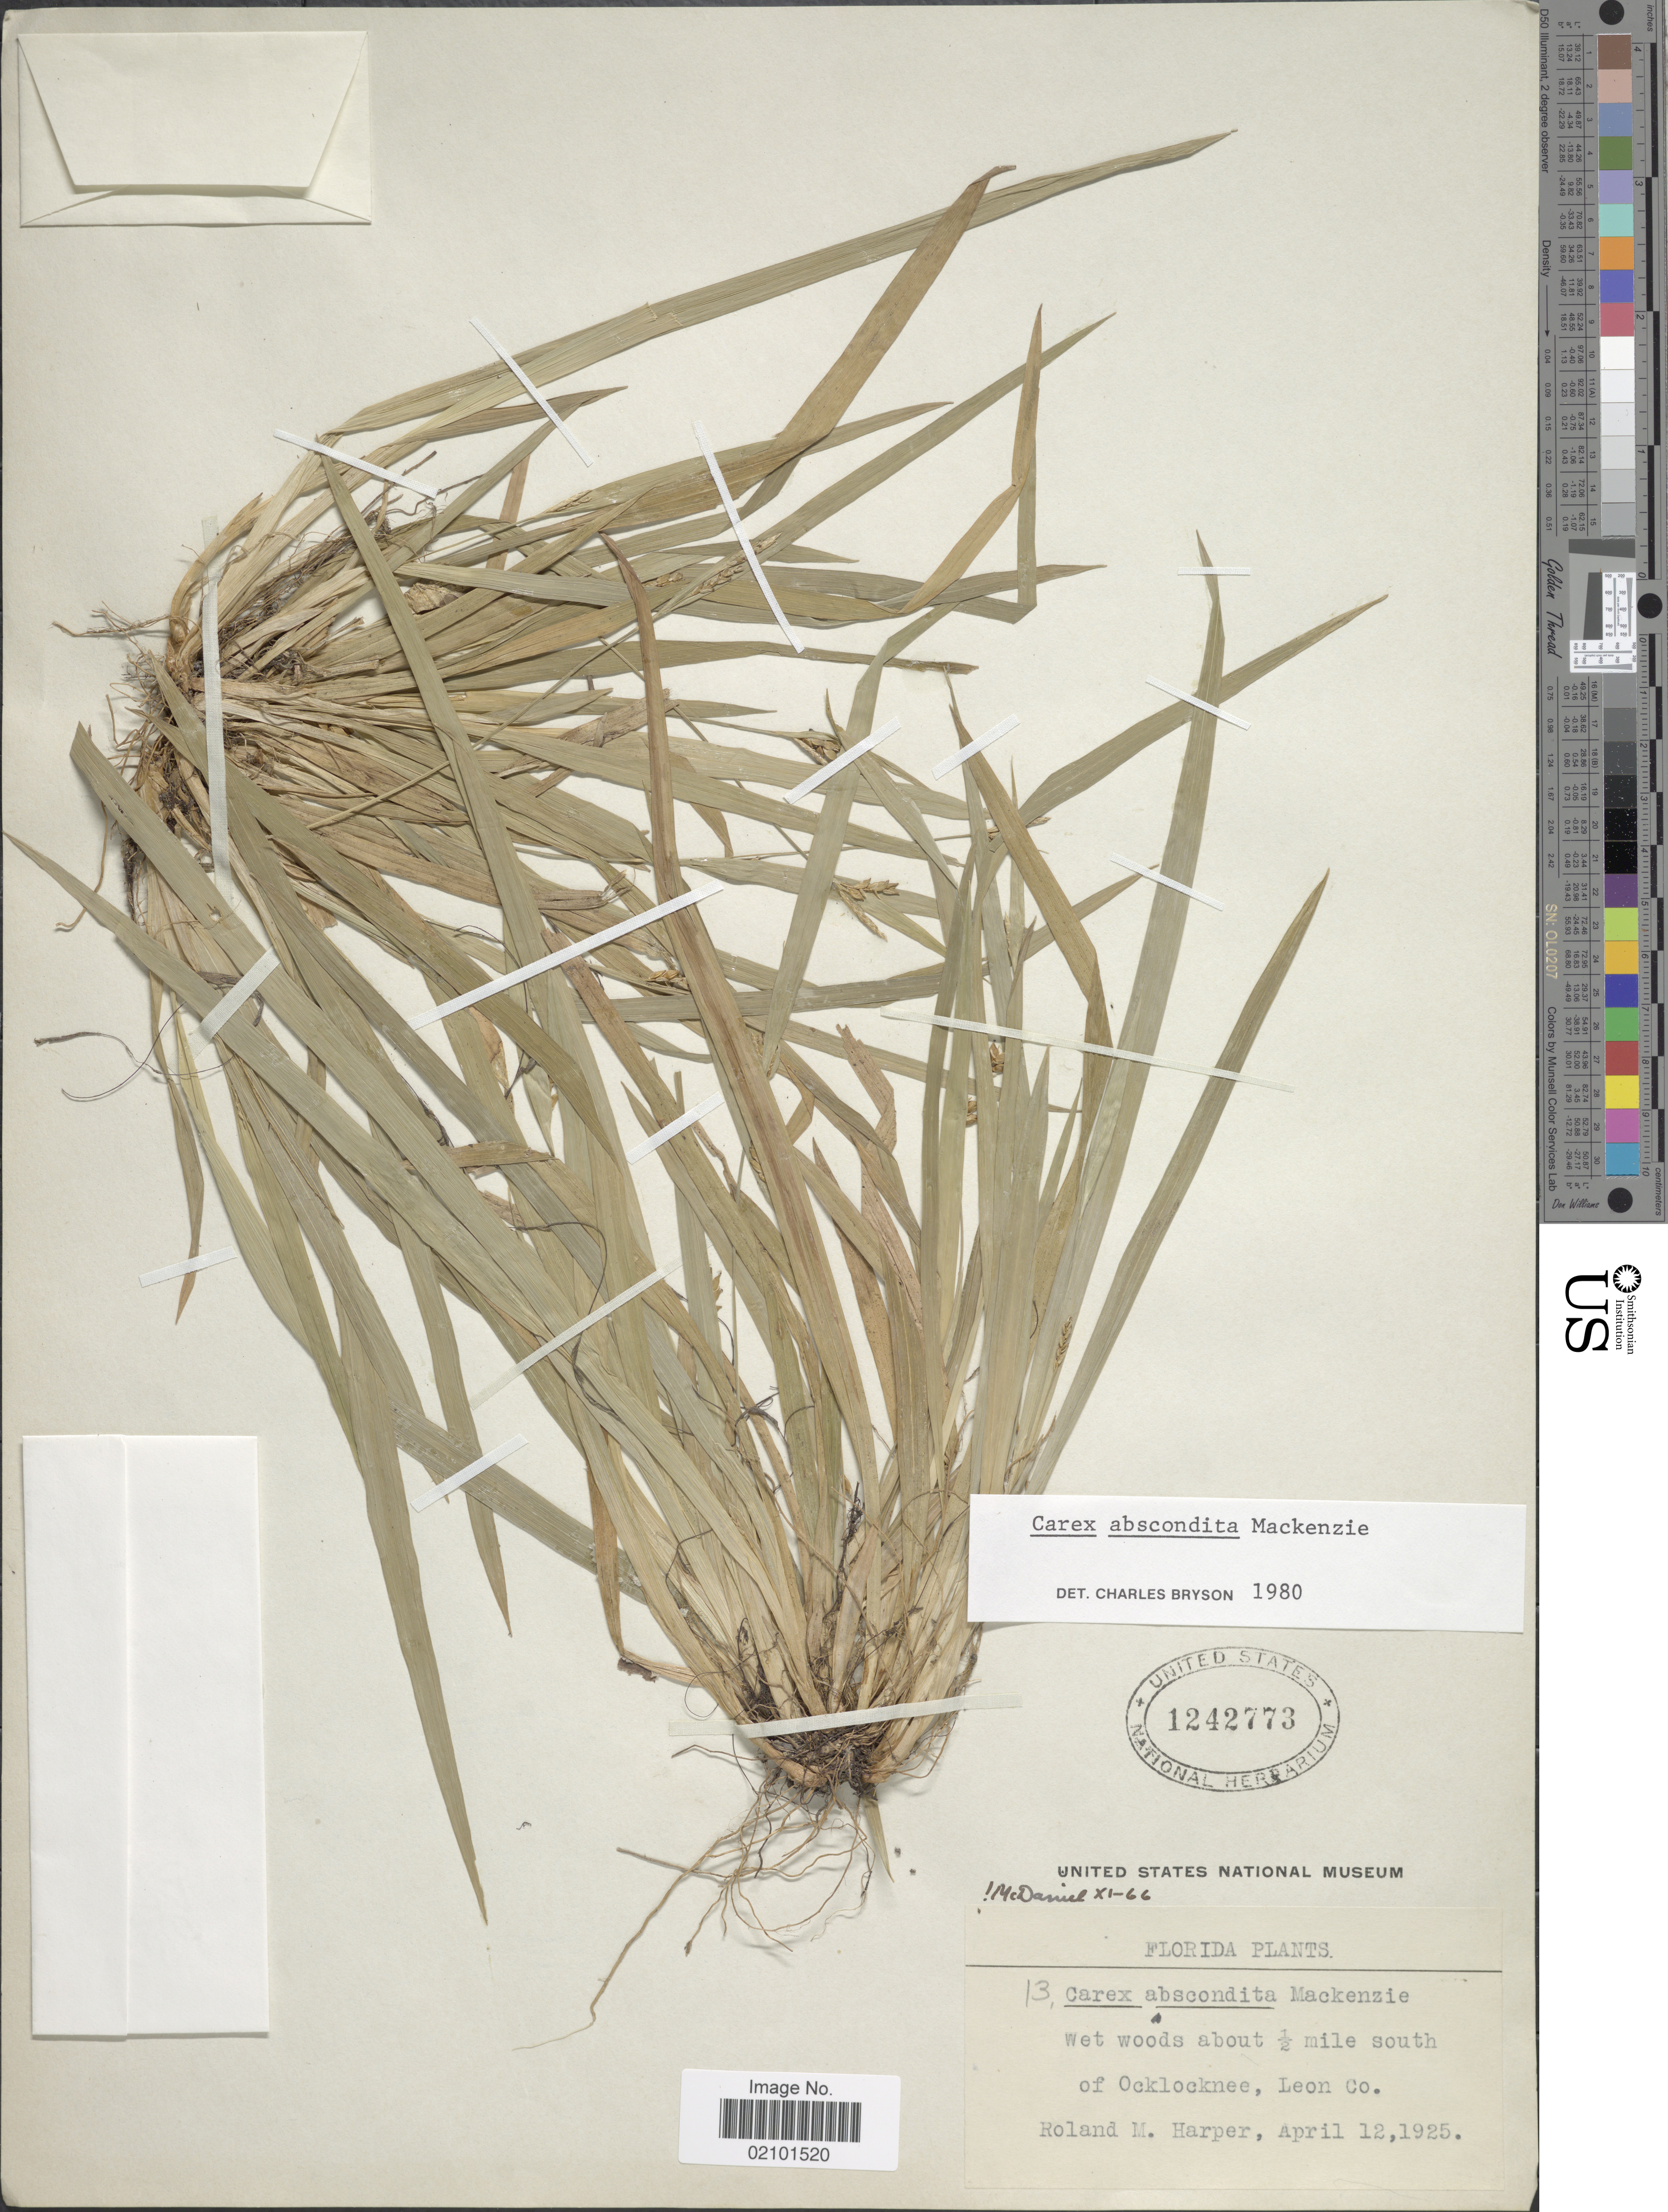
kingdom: Plantae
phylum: Tracheophyta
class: Liliopsida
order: Poales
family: Cyperaceae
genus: Carex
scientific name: Carex abscondita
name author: Mack.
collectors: R. M. Harper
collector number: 13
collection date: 1925-04-12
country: United States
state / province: Florida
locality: About 1/2 mile south of Ocklocknee, Leon Co.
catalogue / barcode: US 1242773